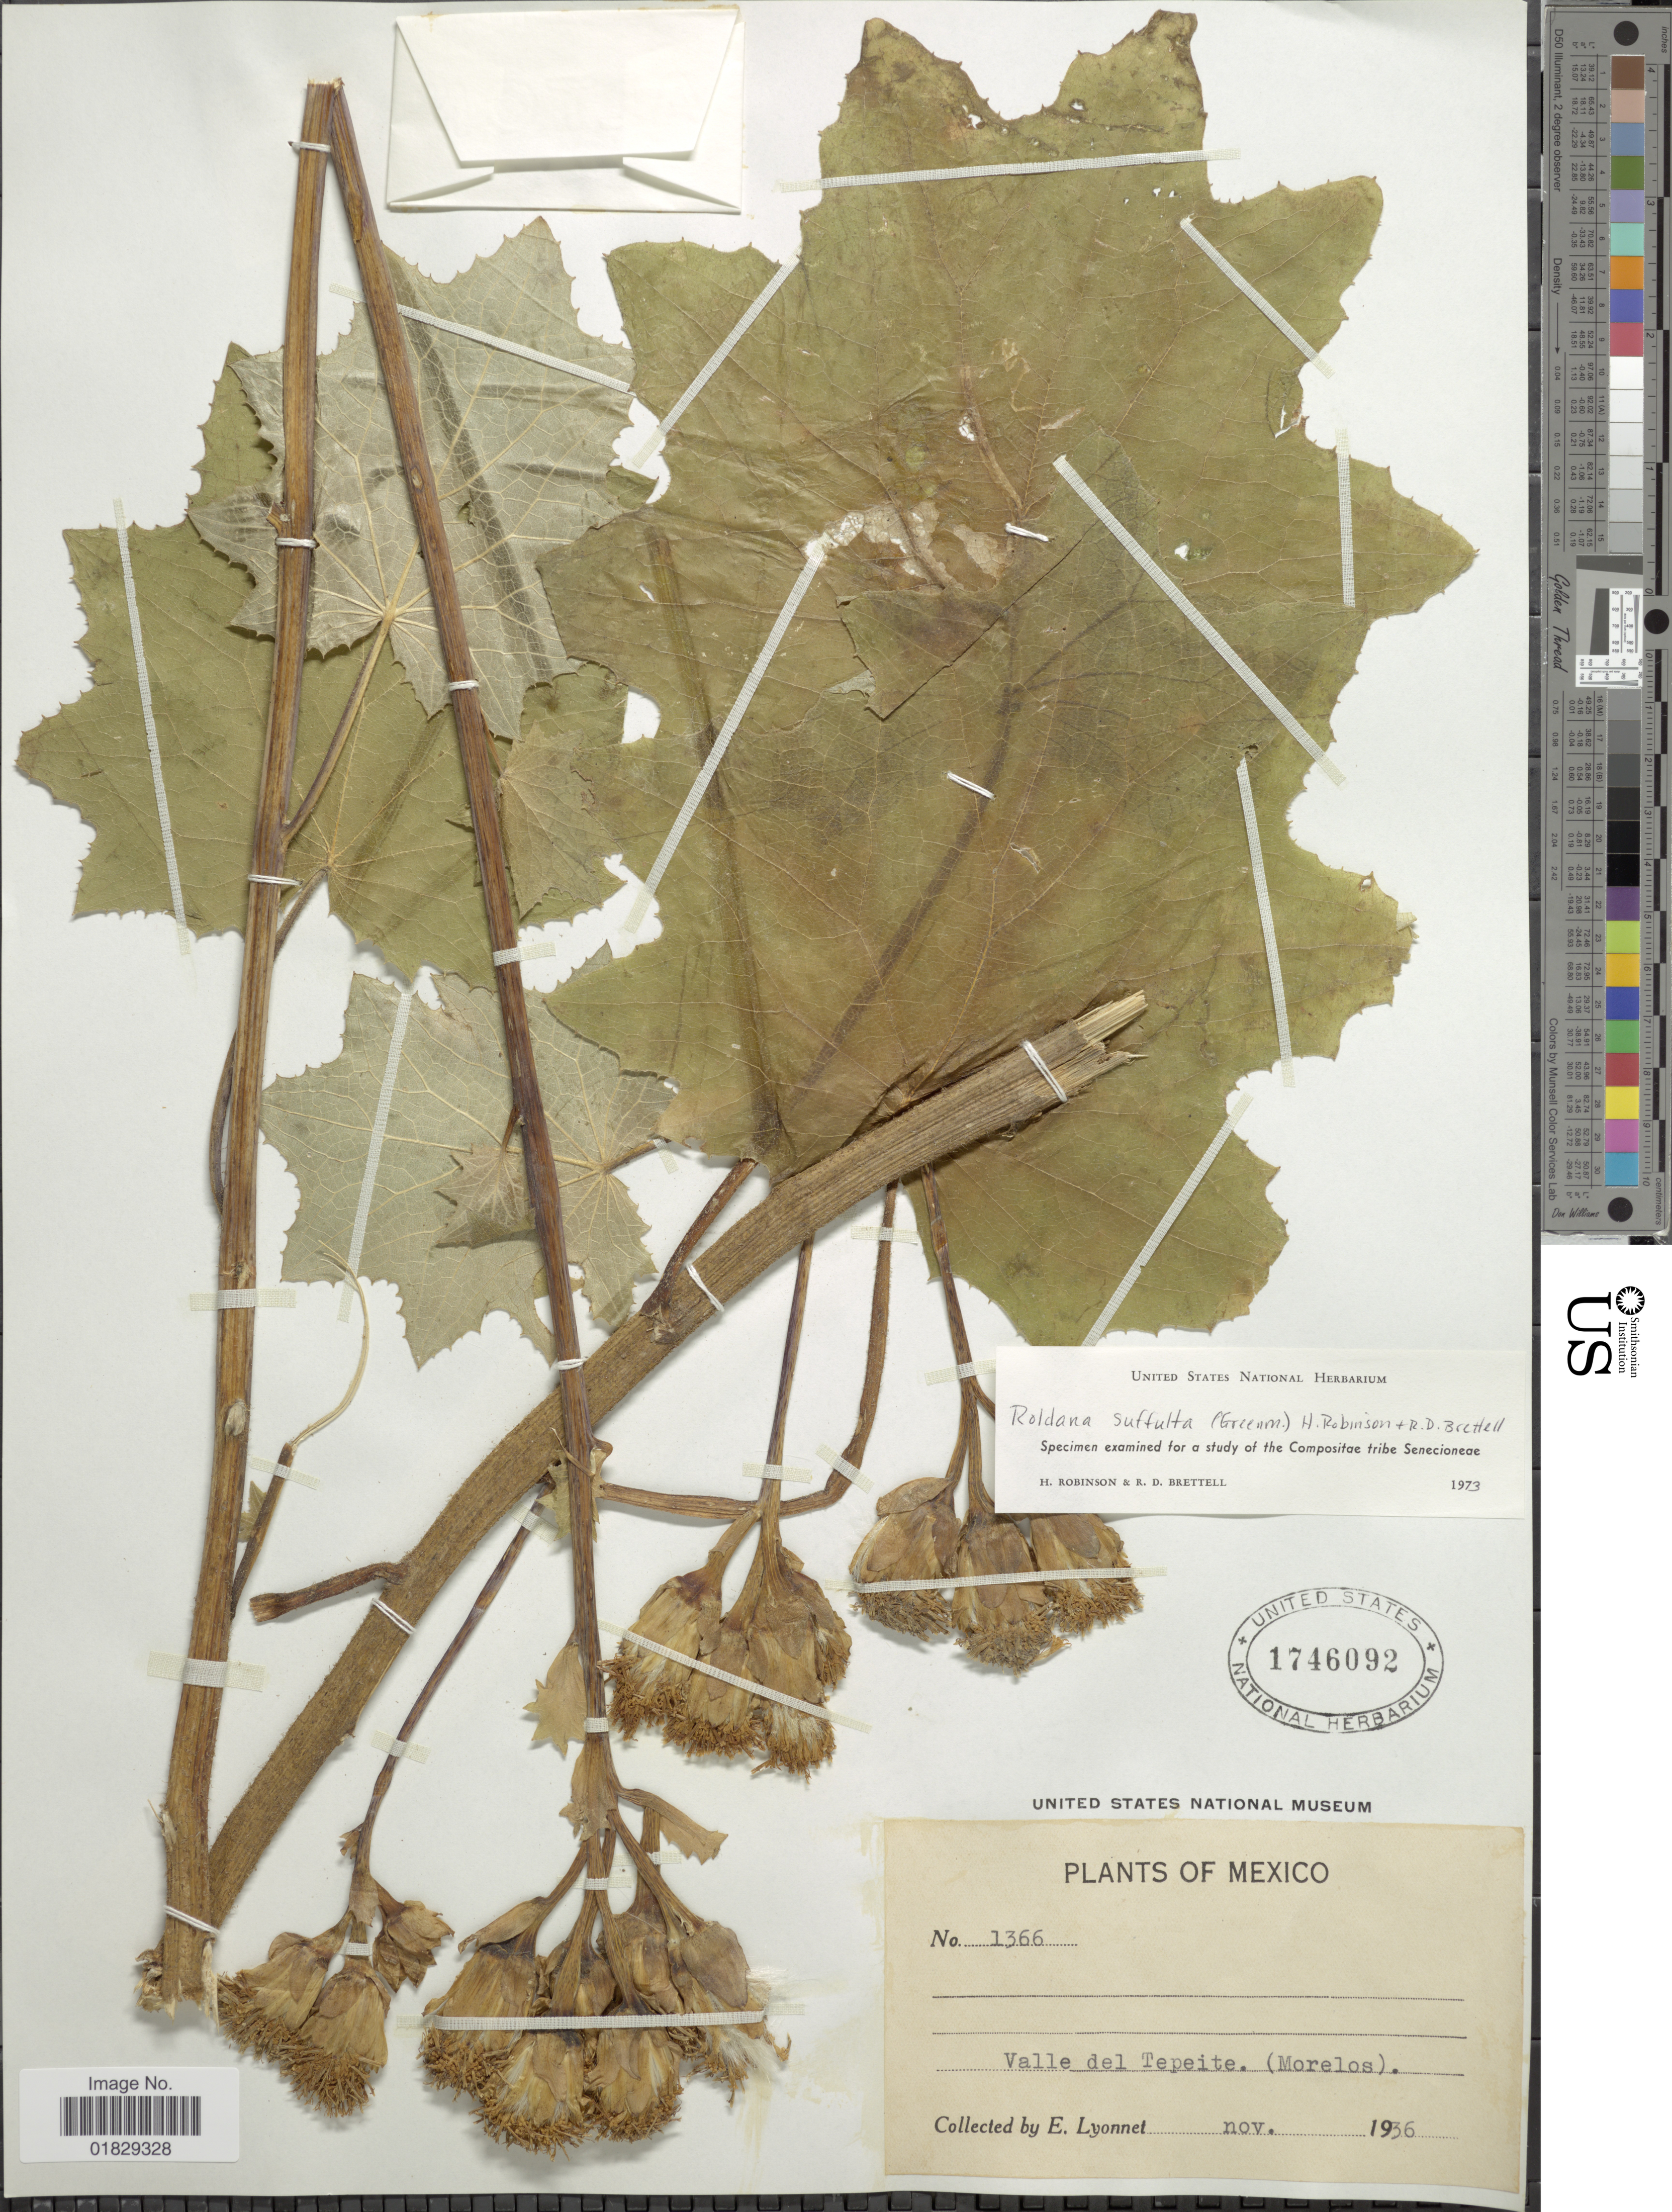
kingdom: Plantae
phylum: Tracheophyta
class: Magnoliopsida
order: Asterales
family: Asteraceae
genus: Roldana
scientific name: Roldana suffulta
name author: (Greenm.) H. Rob. & Brettell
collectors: E. Lyonnet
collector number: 1366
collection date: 1936-11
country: Mexico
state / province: Morelos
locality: Valle del Tepeite (Morelos)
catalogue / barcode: US 1746092